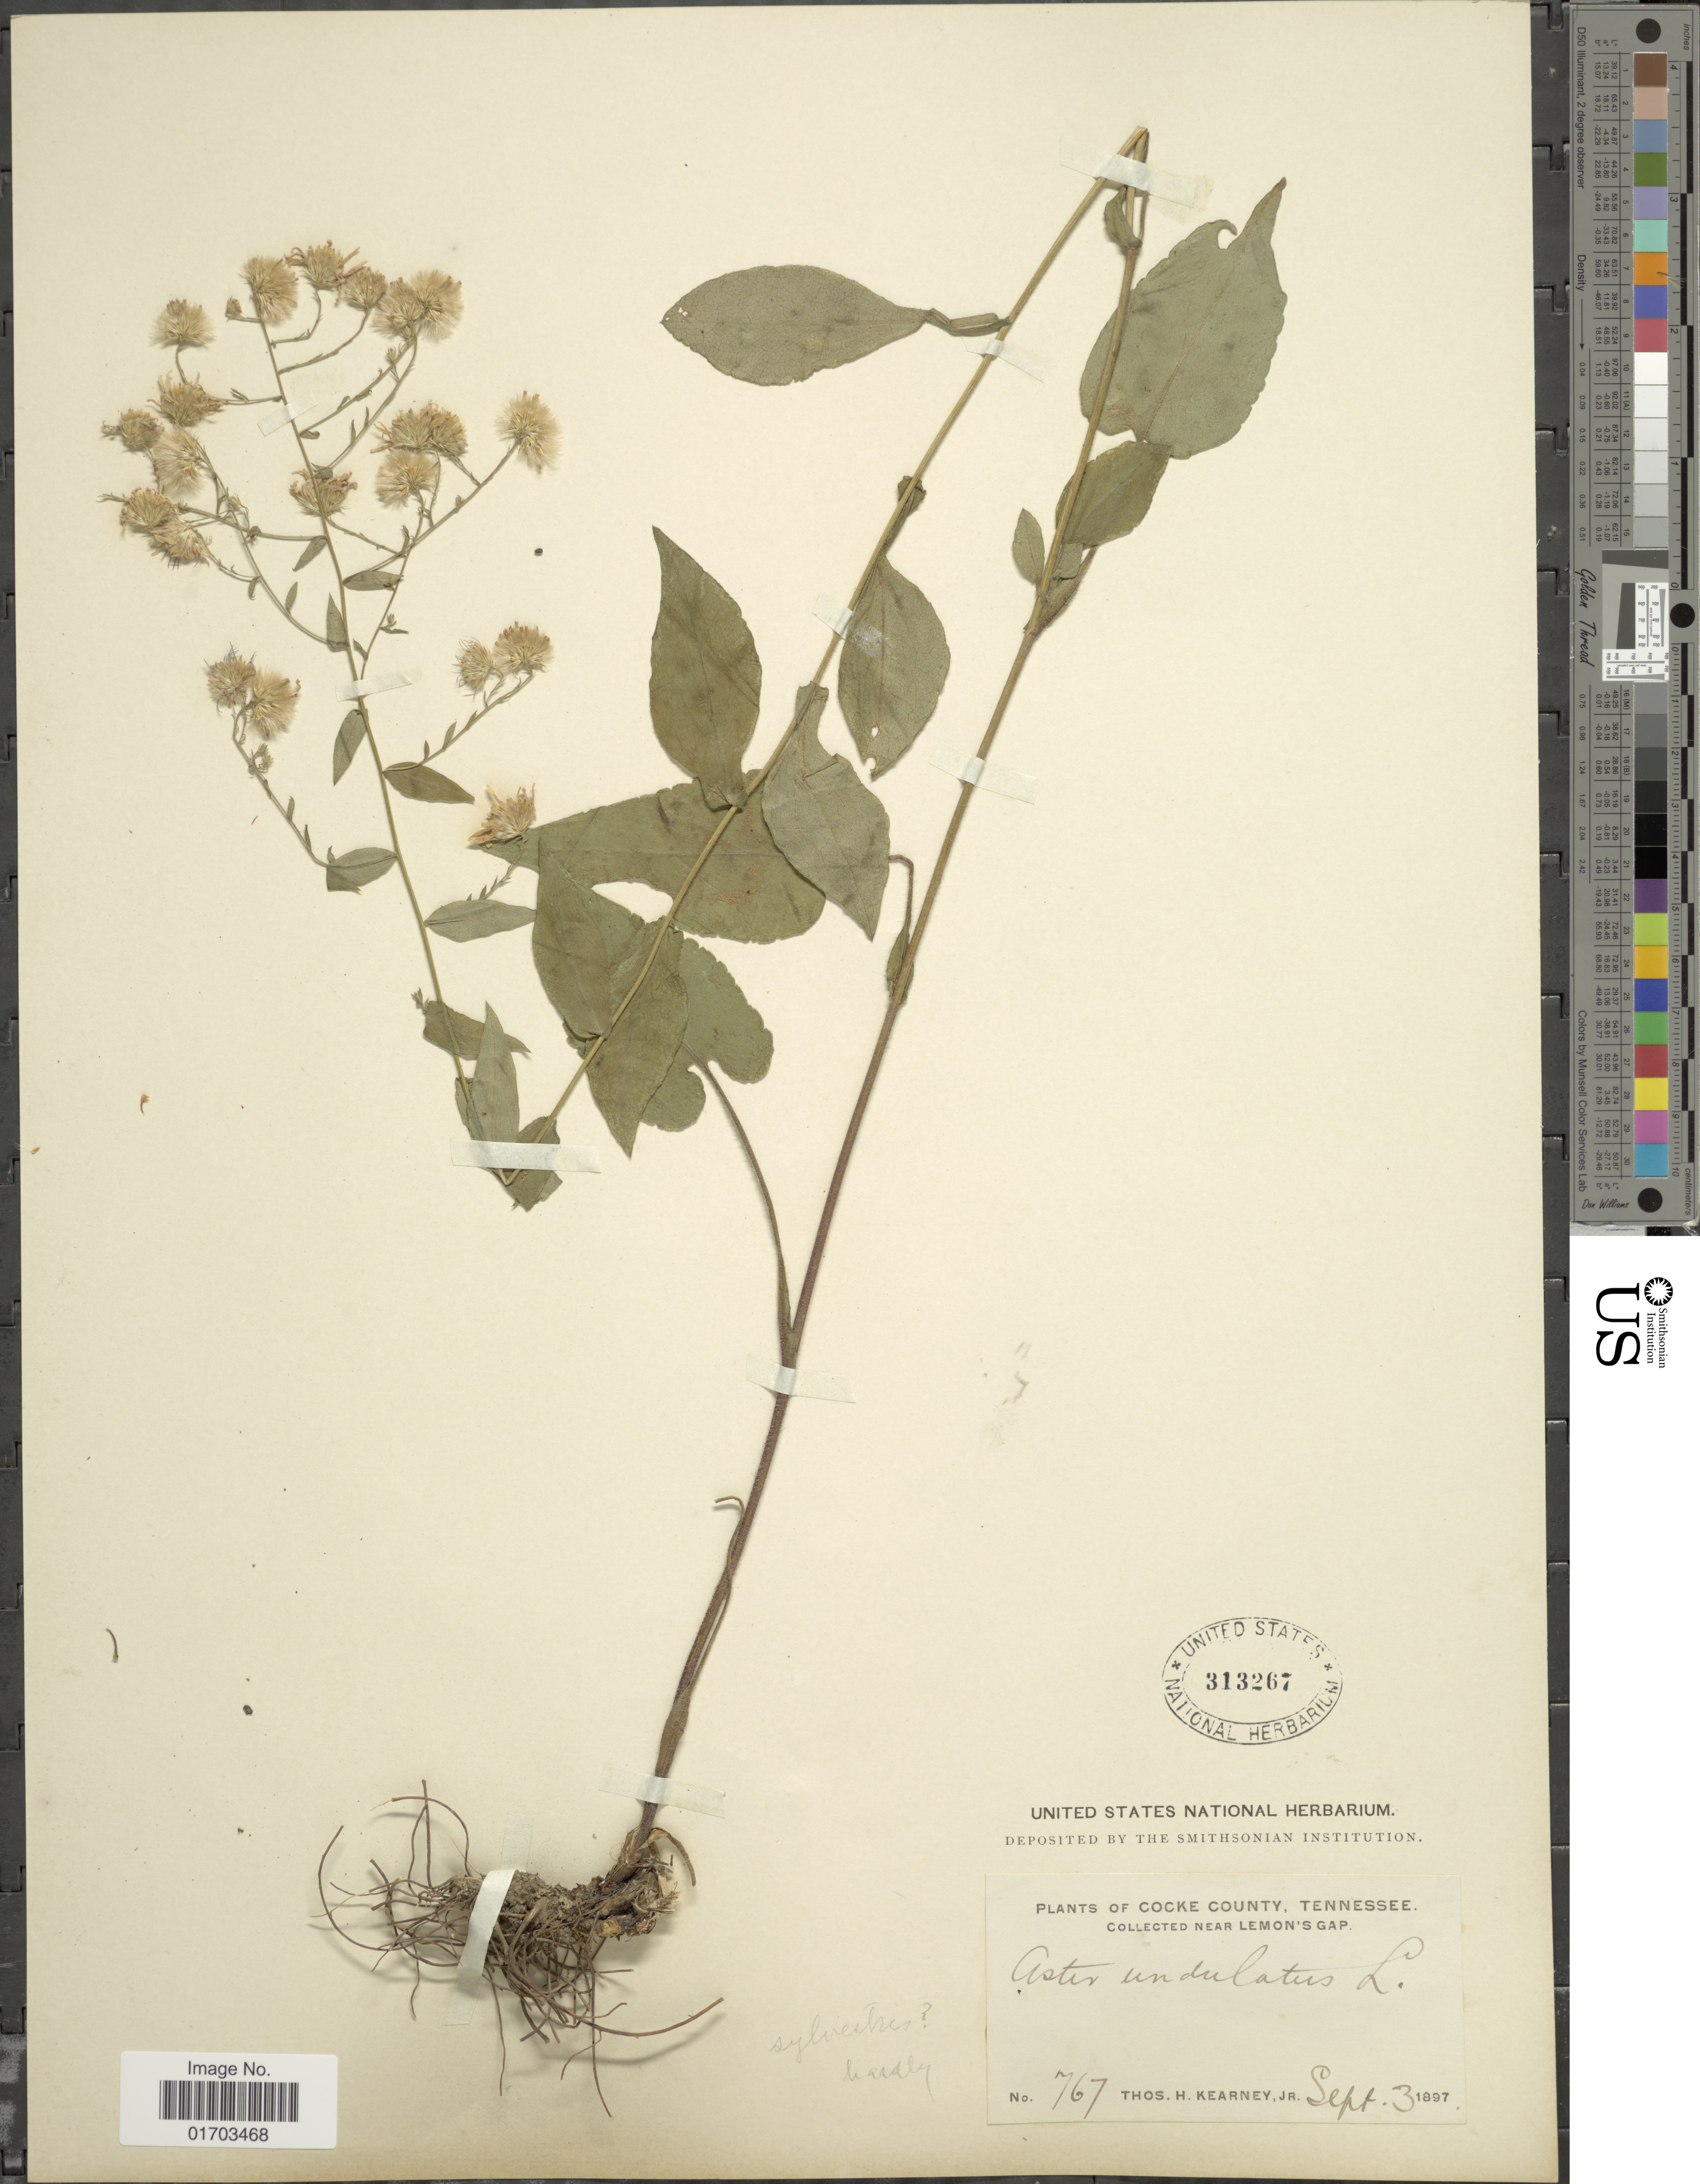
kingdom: Plantae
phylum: Tracheophyta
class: Magnoliopsida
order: Asterales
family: Asteraceae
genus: Symphyotrichum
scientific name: Symphyotrichum undulatum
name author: (L.) G.L. Nesom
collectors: T. H. Kearney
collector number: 767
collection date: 1897-09-03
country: United States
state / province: Tennessee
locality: Cocke County, near Lemon's Gap.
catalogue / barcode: US 313267